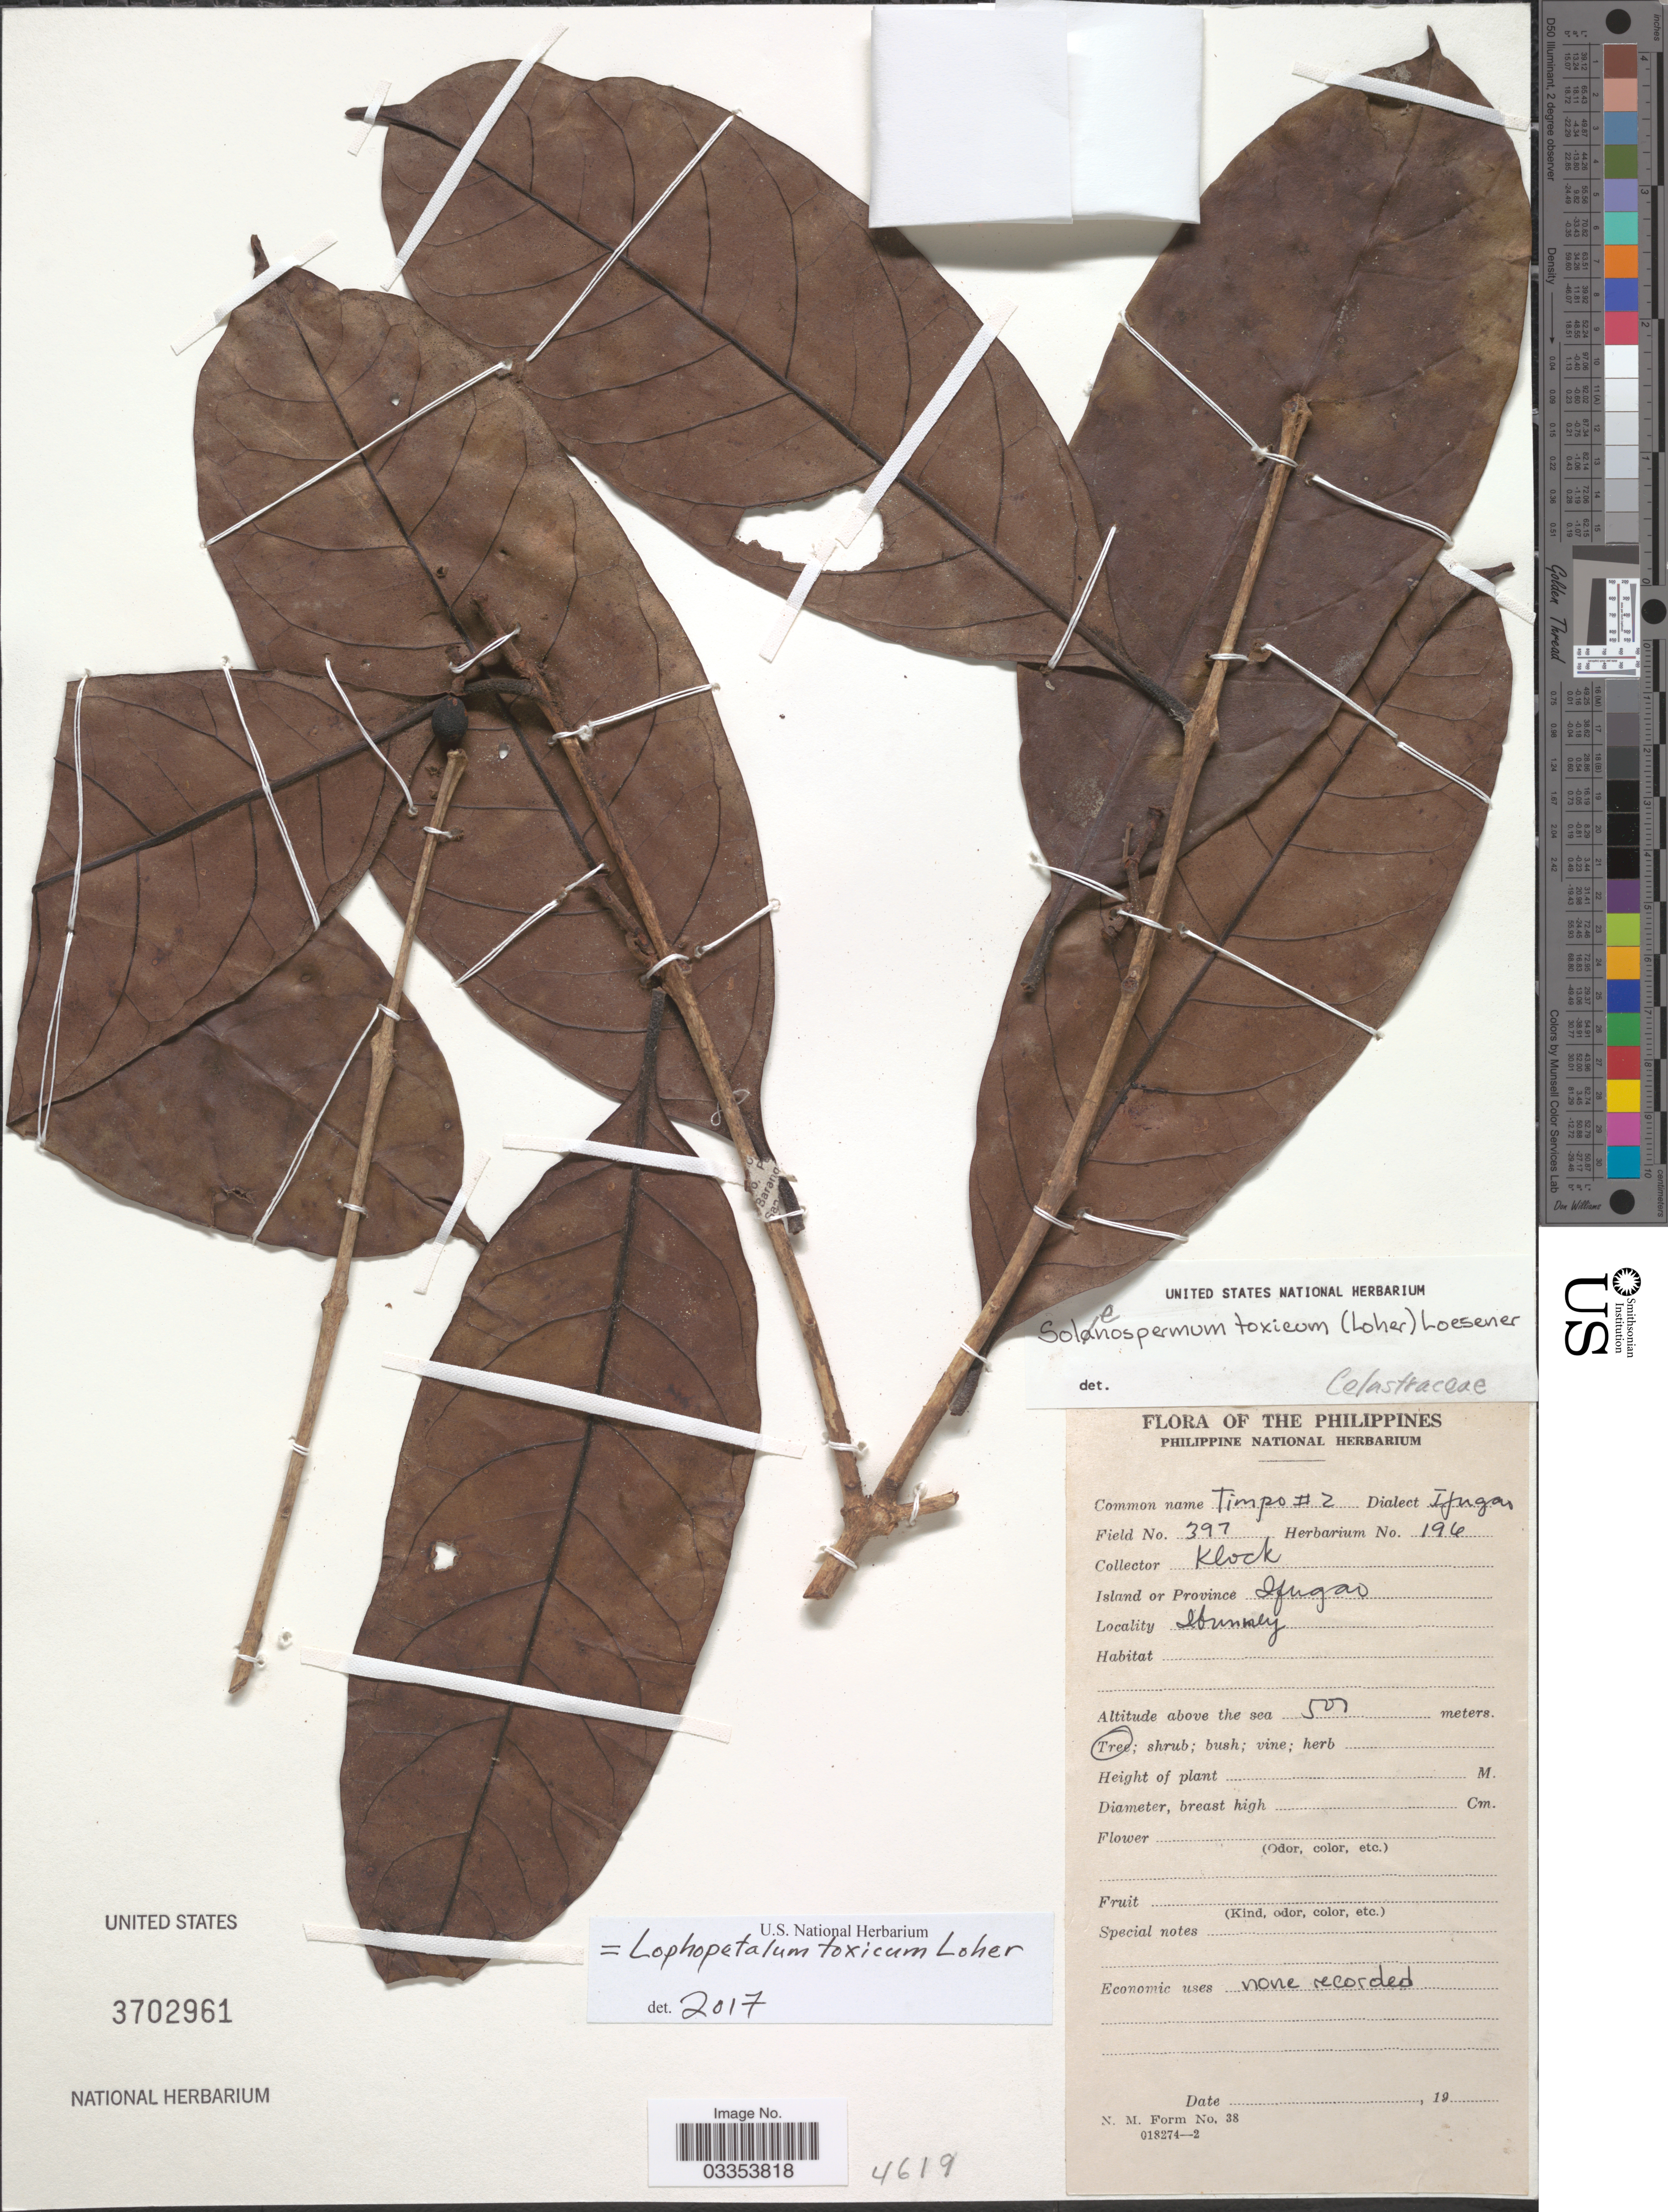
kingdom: Plantae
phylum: Tracheophyta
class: Magnoliopsida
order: Celastrales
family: Celastraceae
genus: Lophopetalum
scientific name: Lophopetalum javanicum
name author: (Zoll.) Turcz.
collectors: Klock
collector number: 397/ 196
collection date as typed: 19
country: Philippines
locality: Island or Province Ifugao. Ibunney.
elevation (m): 500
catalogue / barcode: US 3702961